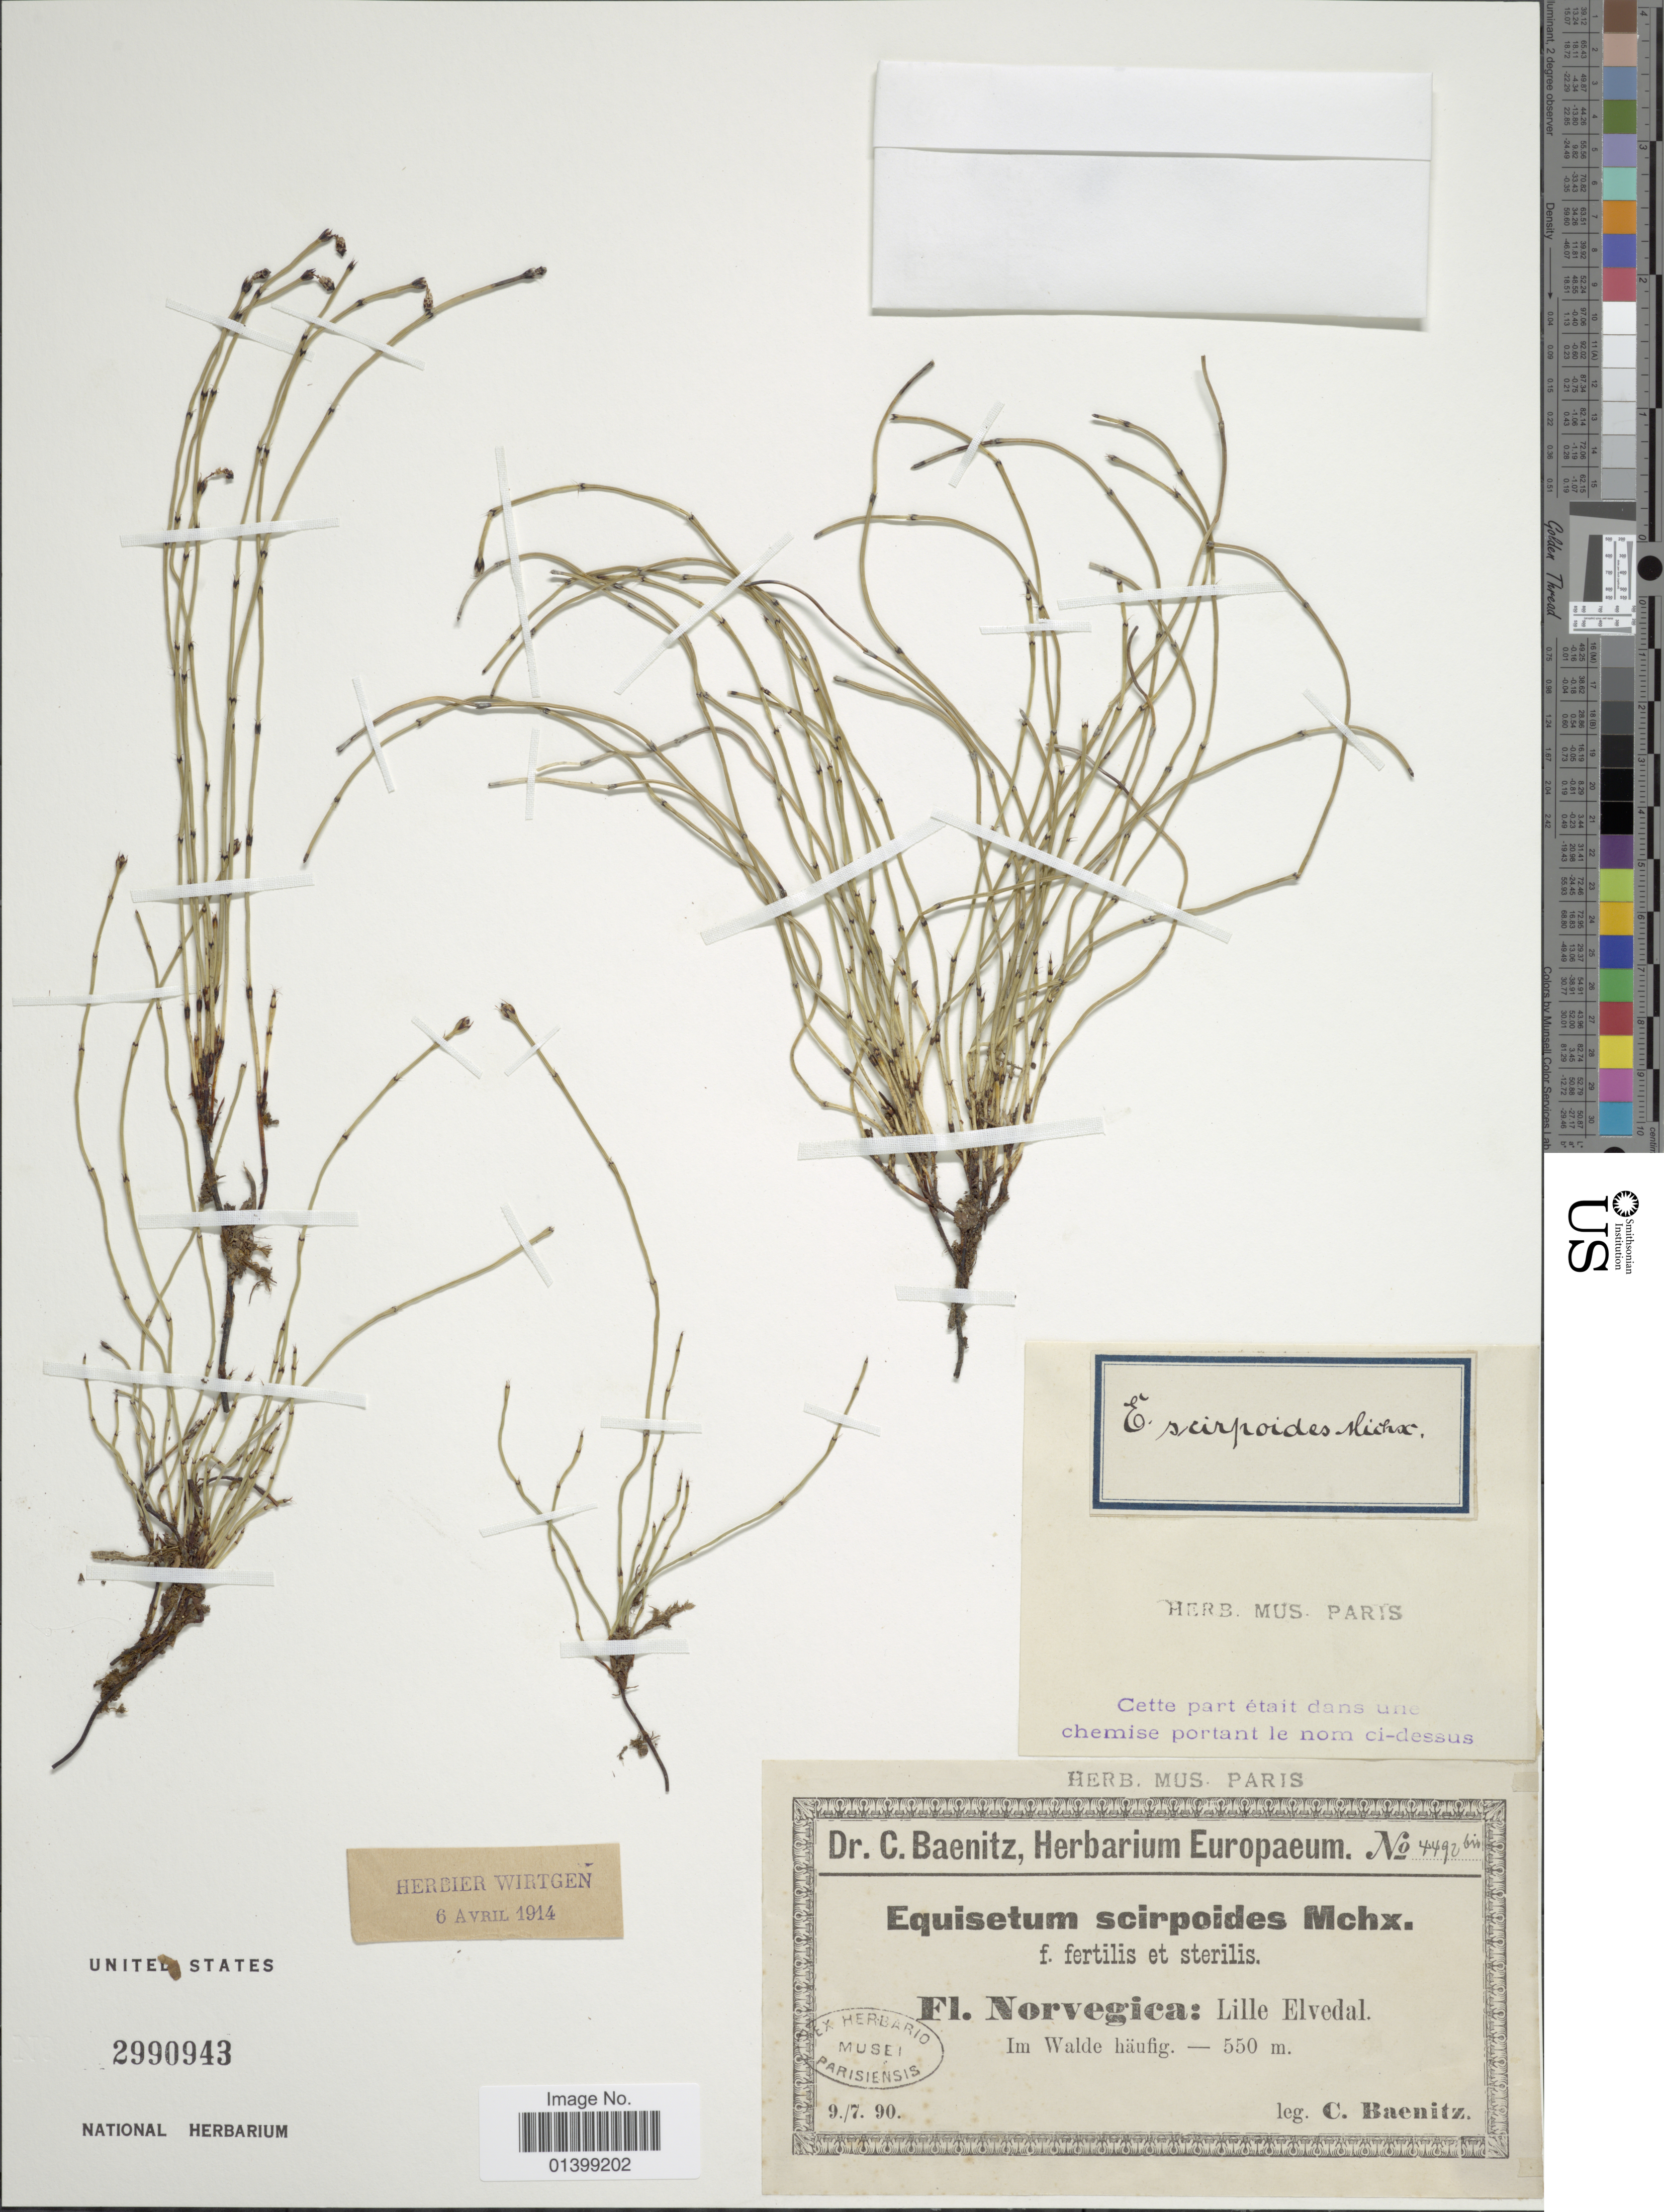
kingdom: Plantae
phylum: Tracheophyta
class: Polypodiopsida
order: Equisetales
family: Equisetaceae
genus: Equisetum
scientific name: Equisetum scirpoides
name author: Michx.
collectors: C. G. Baenitz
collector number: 4492 bis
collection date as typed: Transcribed d/m/y: 9/7/90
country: Norway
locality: Lille Elvedal, Im Walde häufig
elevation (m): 550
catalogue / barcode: US 3661185